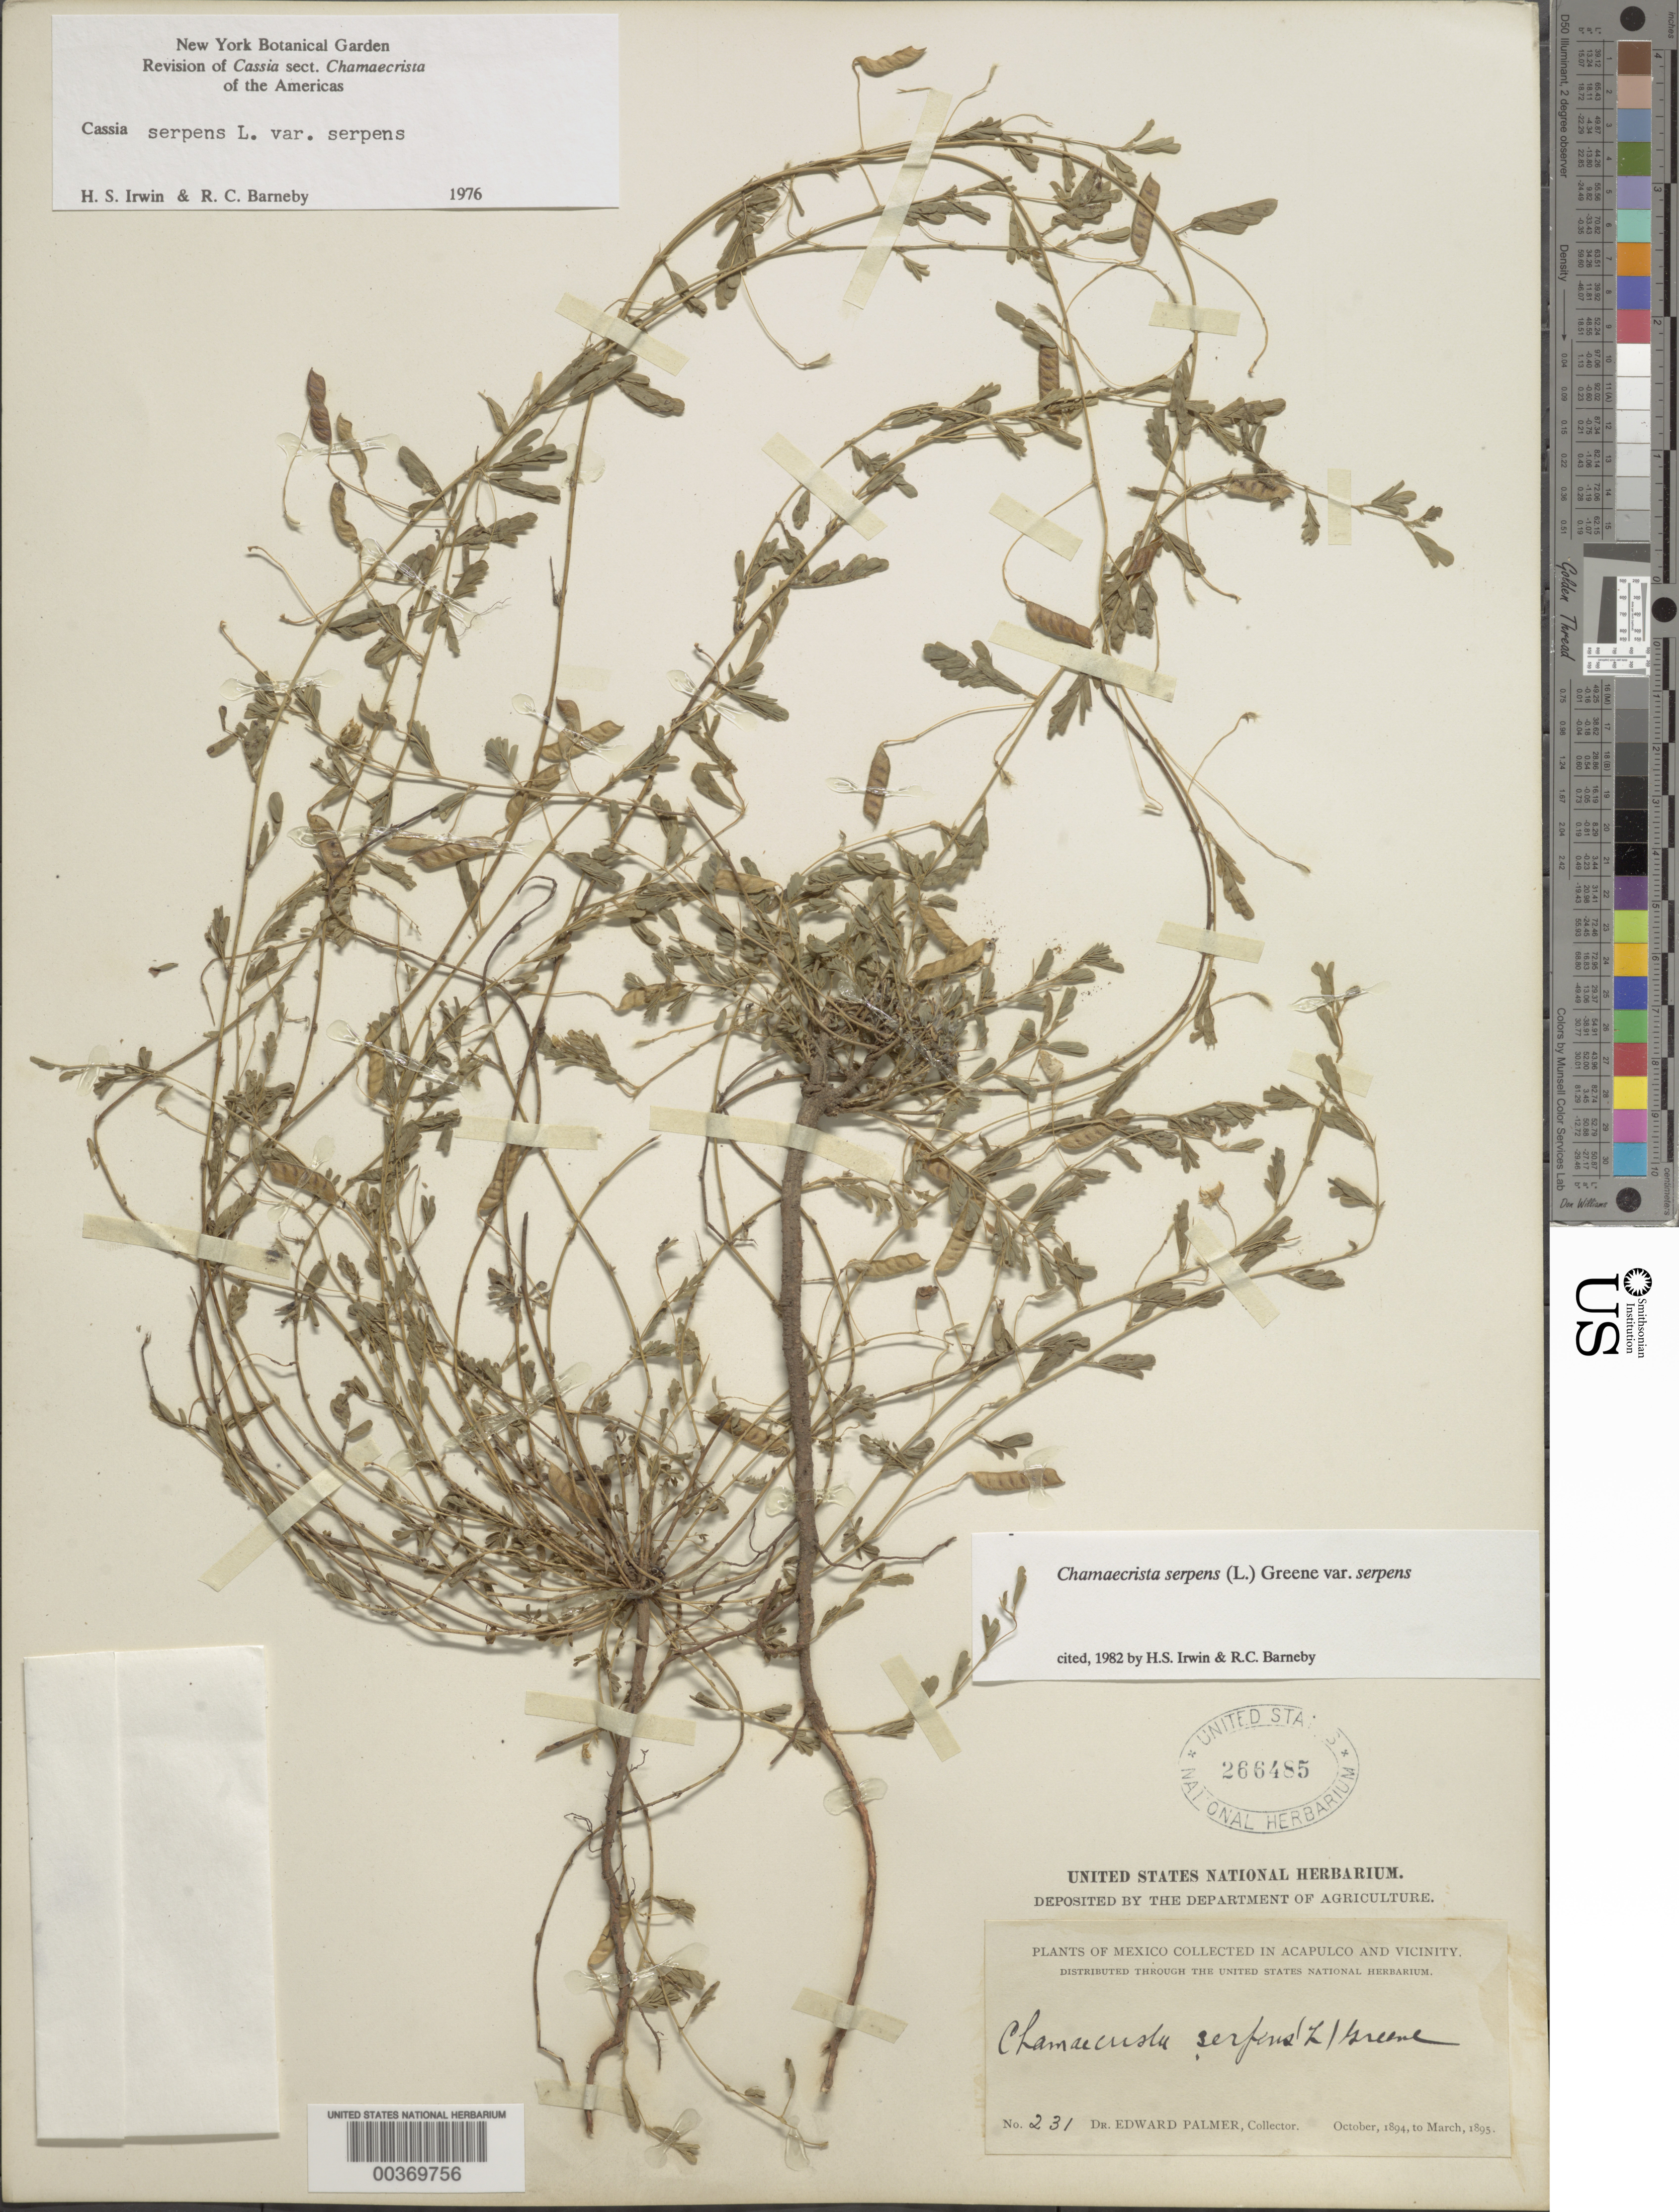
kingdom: Plantae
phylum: Tracheophyta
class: Magnoliopsida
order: Fabales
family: Fabaceae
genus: Chamaecrista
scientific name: Chamaecrista serpens var. serpens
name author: (L.) Greene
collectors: E. Palmer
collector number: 231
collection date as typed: Oct 1894 to -- Mar 1895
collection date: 1894-10/1895-03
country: Mexico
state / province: Guerrero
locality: Acapulco and vicinity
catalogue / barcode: US 266485